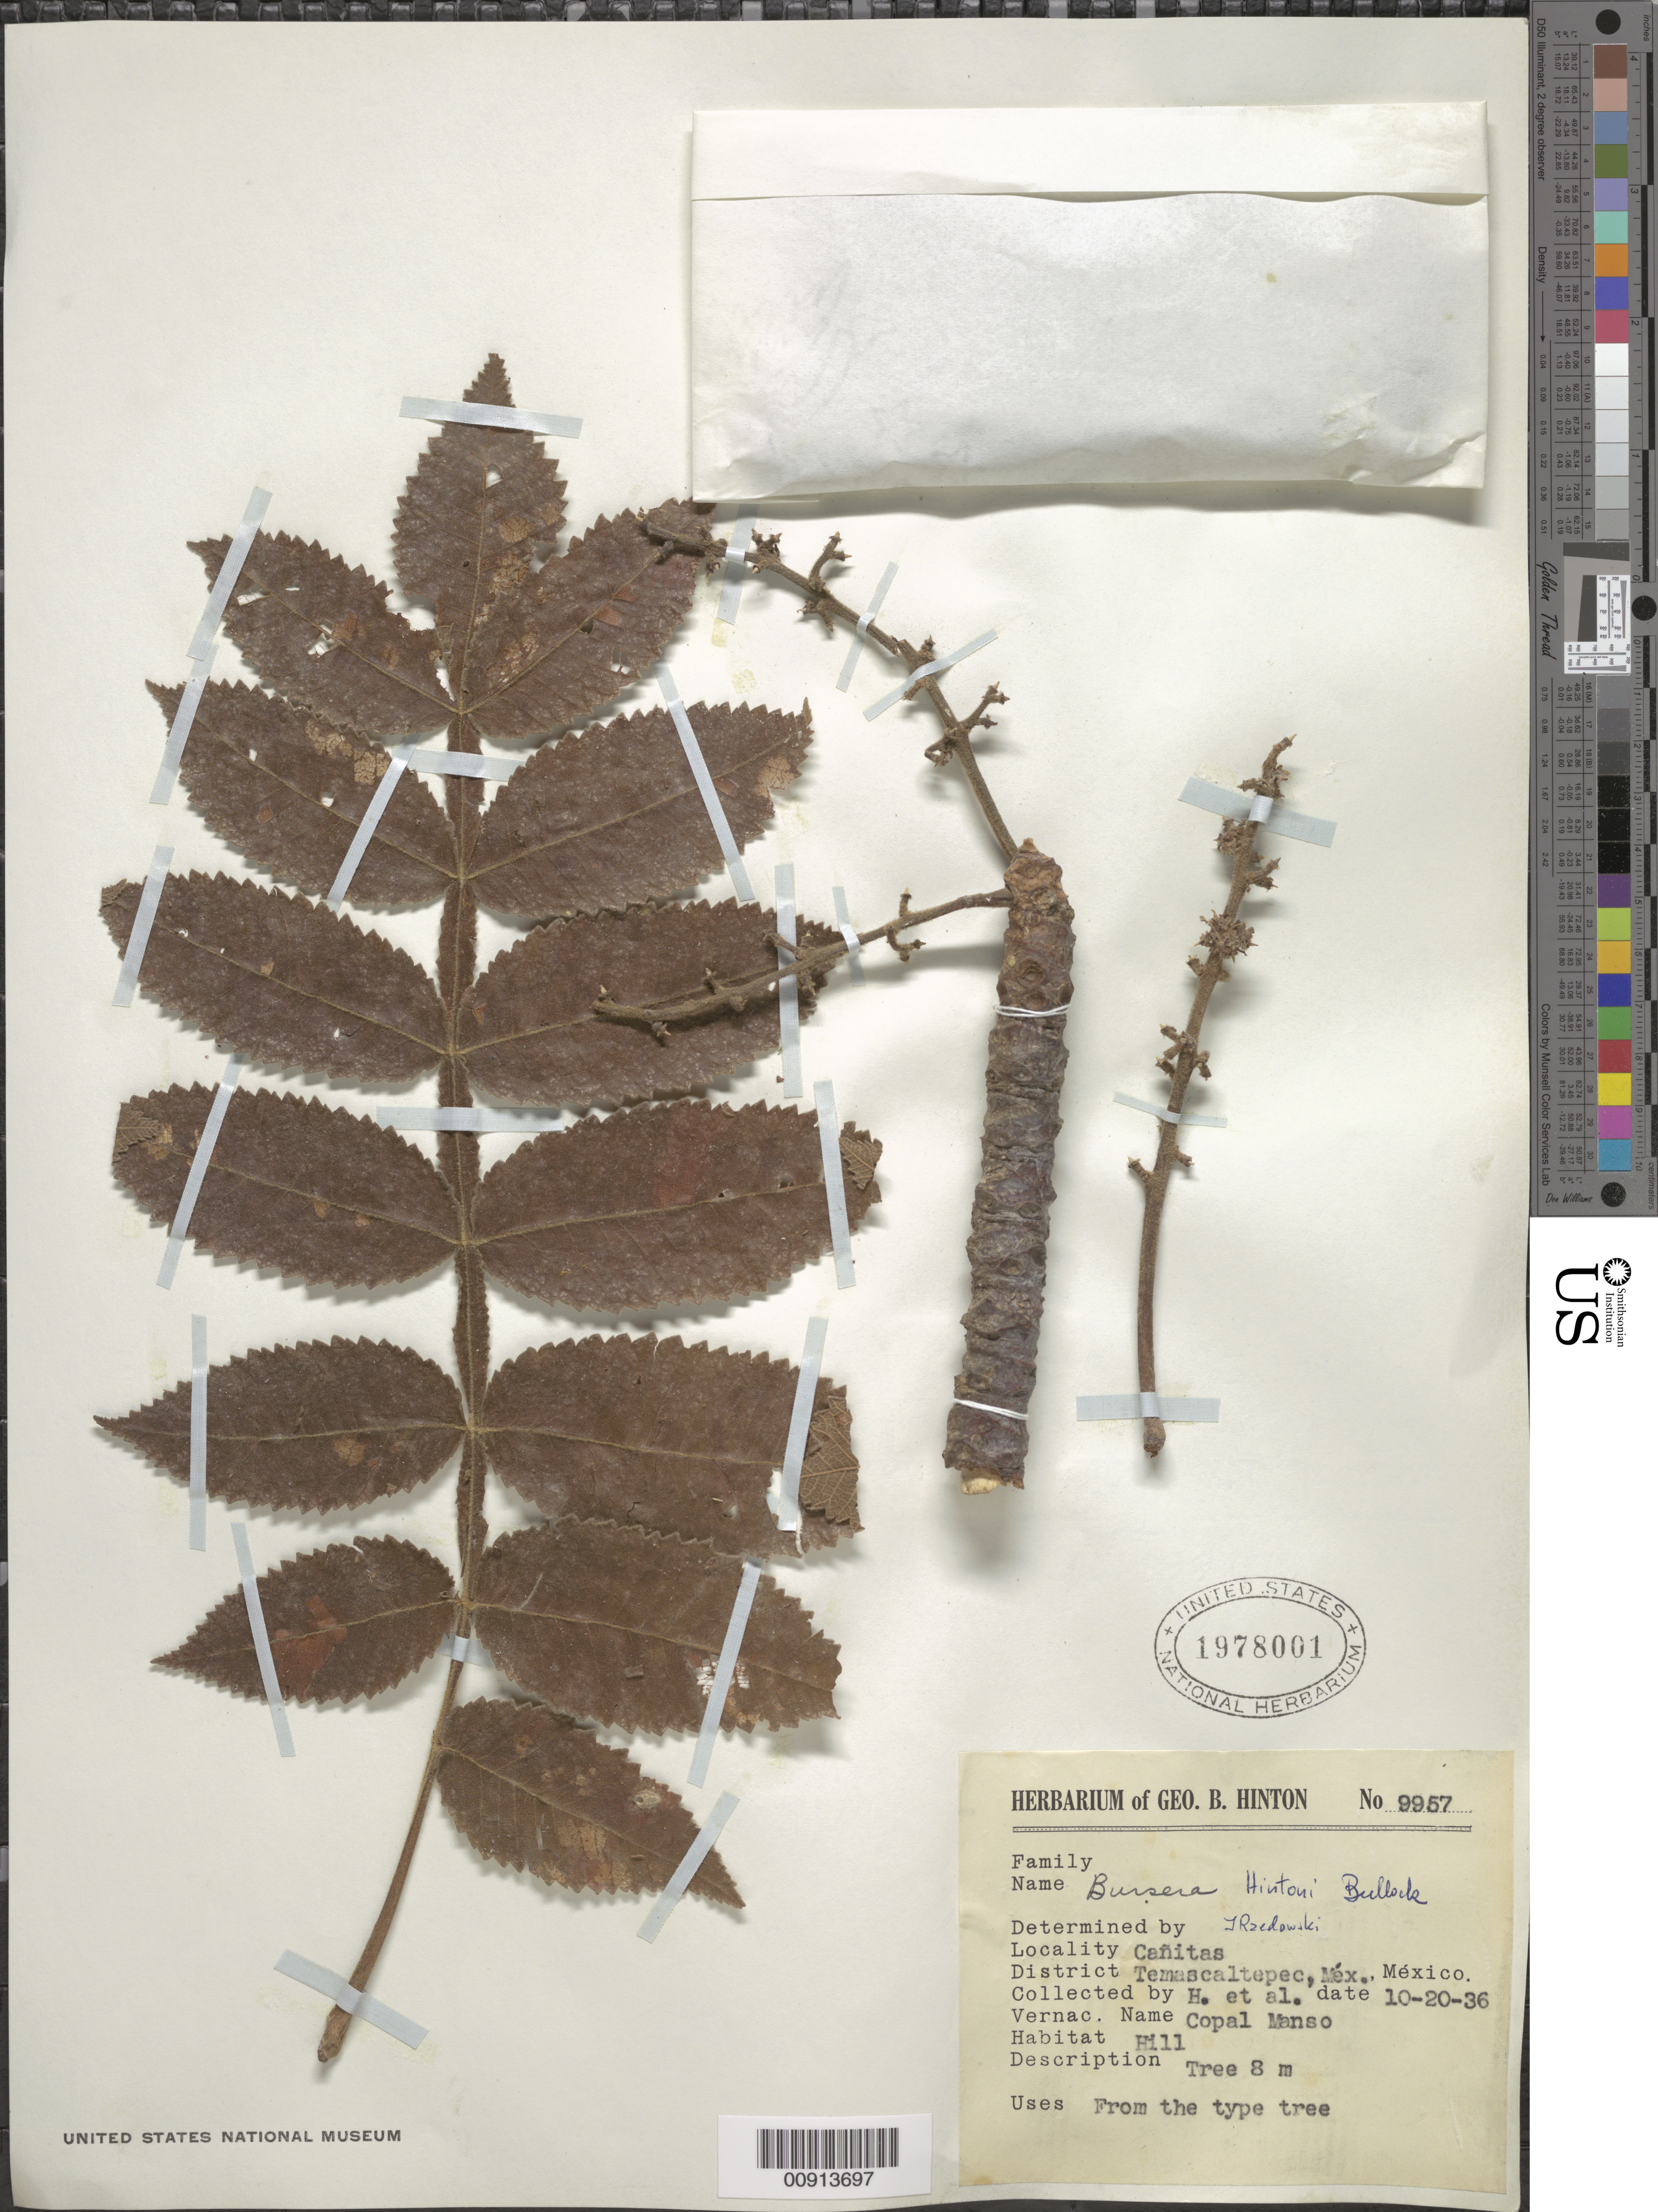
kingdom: Plantae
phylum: Tracheophyta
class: Magnoliopsida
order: Sapindales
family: Burseraceae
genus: Bursera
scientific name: Bursera hintonii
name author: Bullock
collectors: G. B. Hinton & et al.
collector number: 9957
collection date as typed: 20 Oct 1936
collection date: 1936-10-20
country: Mexico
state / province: México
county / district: Temascaltepec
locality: Cañitas, District Temascaltepec, State of México.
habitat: Hill.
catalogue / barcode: US 1978001